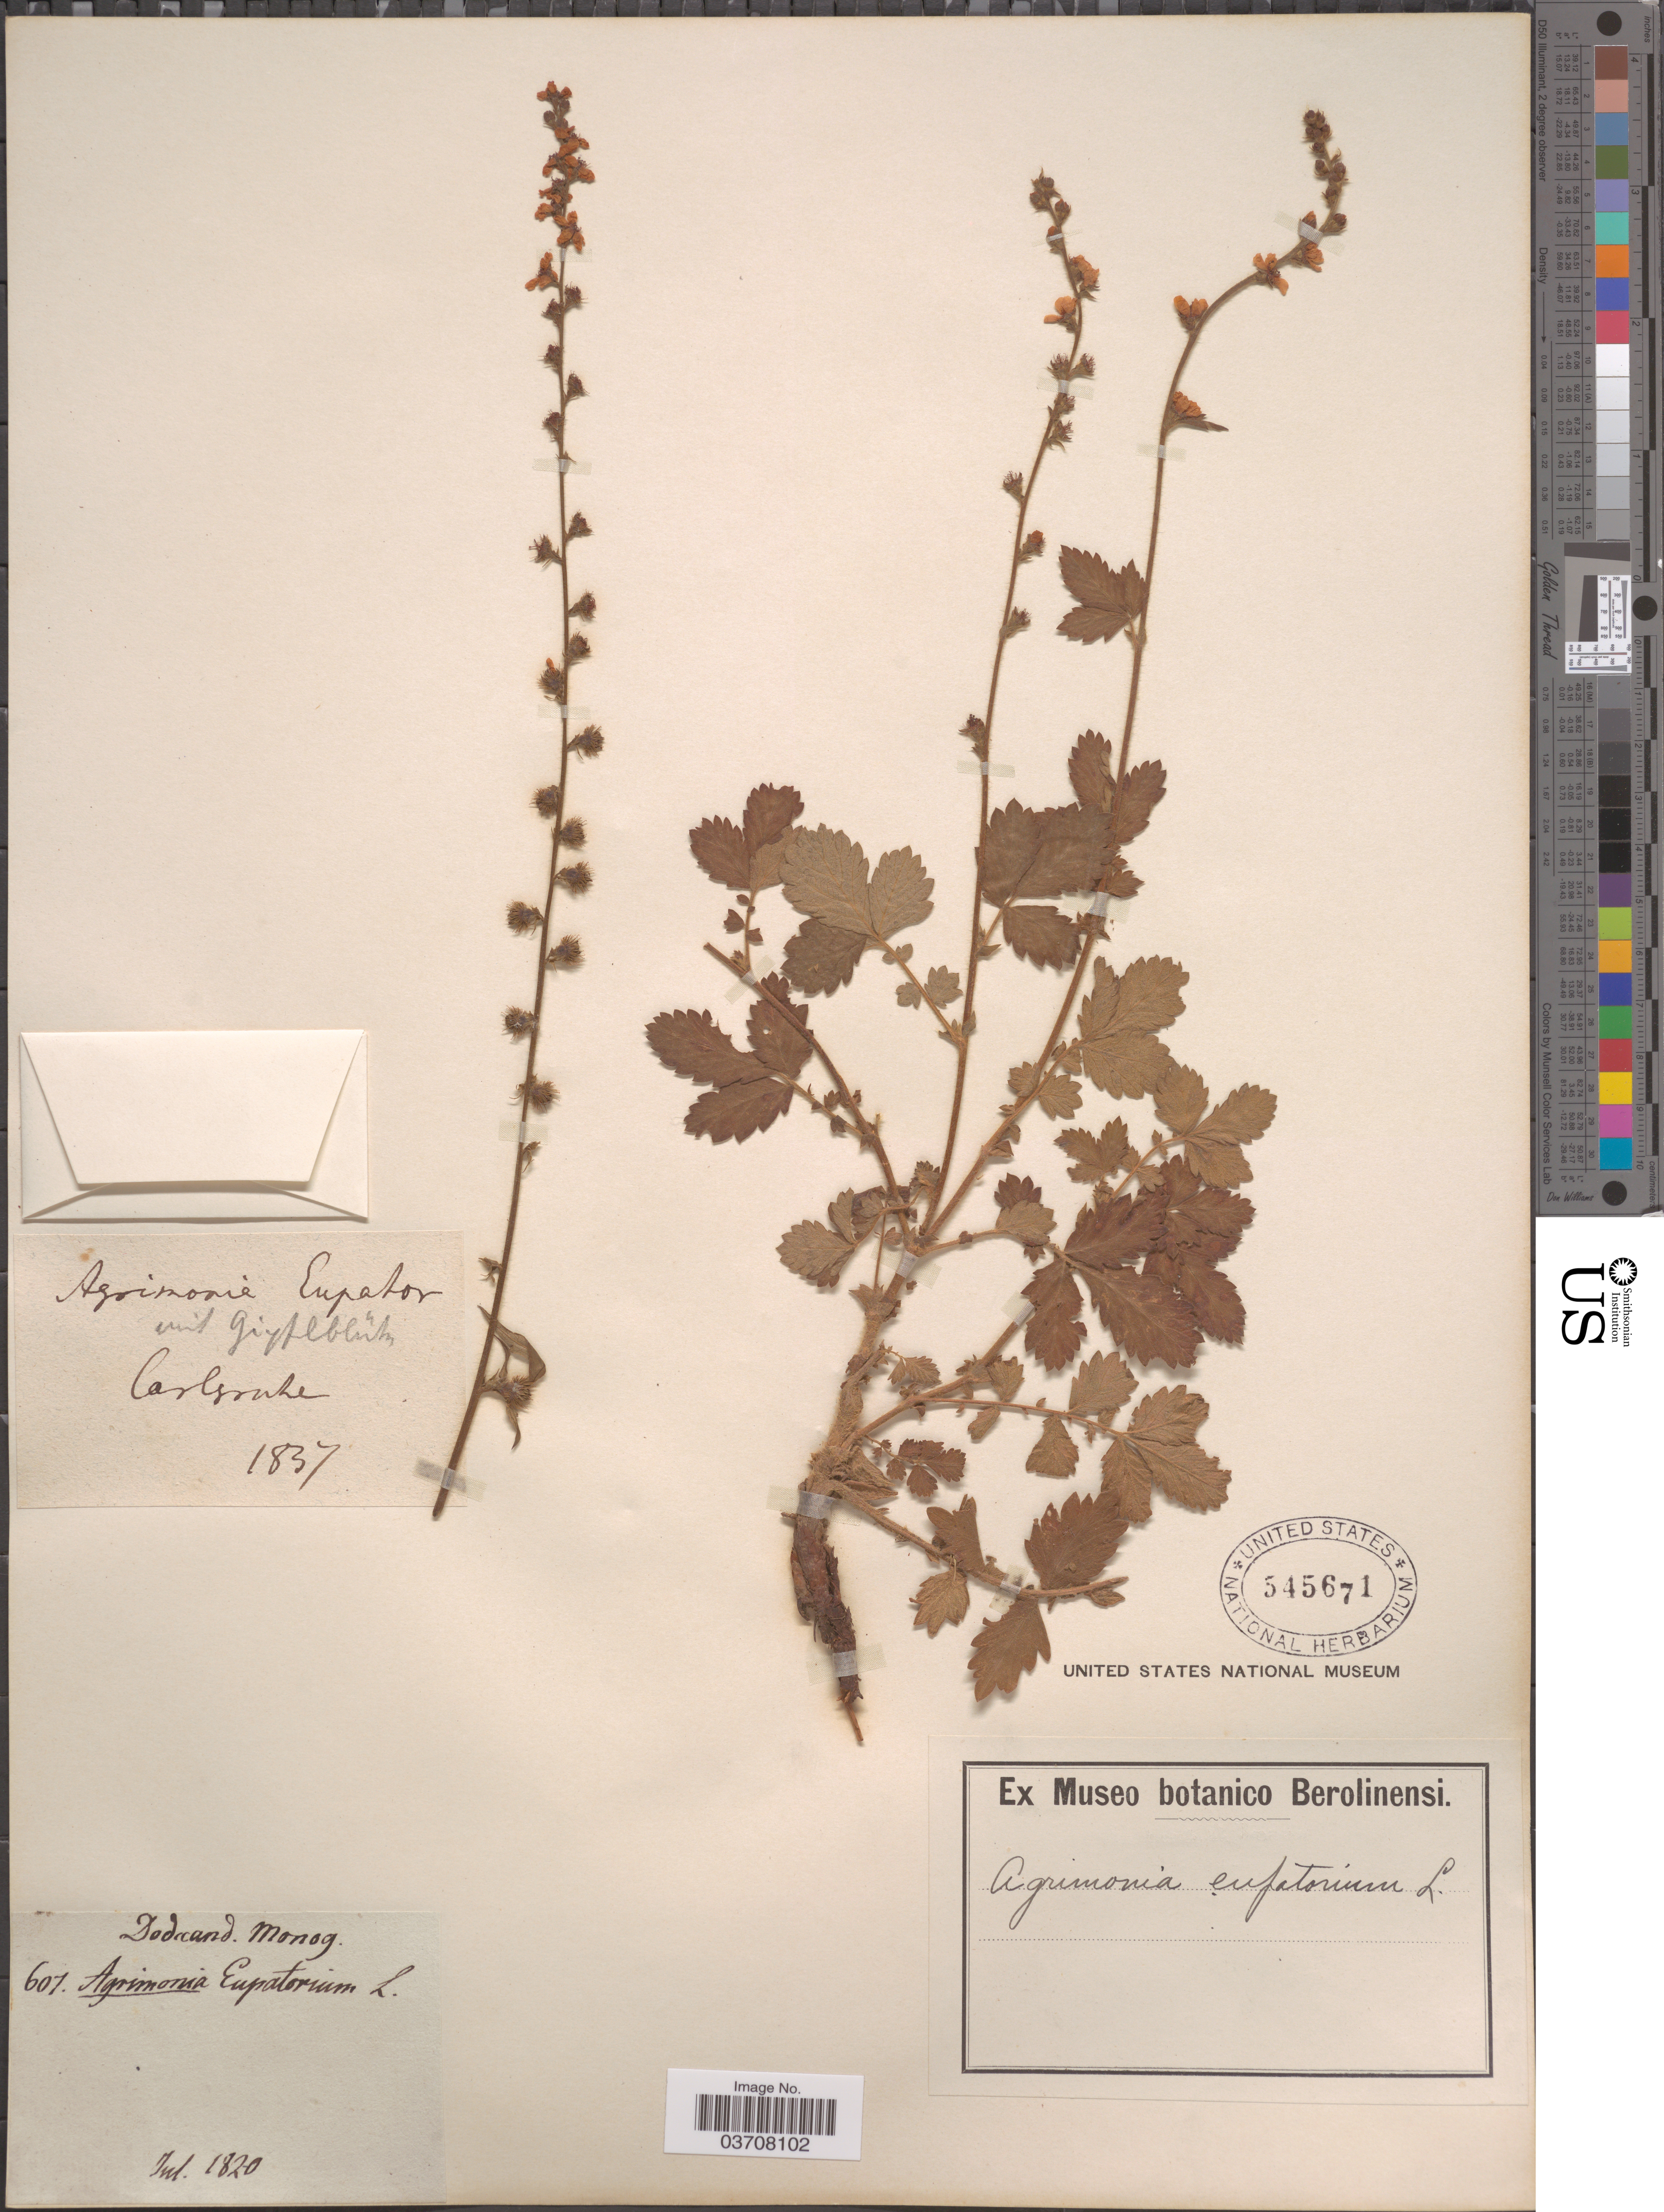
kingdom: Plantae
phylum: Tracheophyta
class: Magnoliopsida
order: Rosales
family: Rosaceae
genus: Agrimonia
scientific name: Agrimonia eupatoria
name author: L.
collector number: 607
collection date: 1820-07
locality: Dodrand. Monog [unsure placement]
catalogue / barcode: US 545671